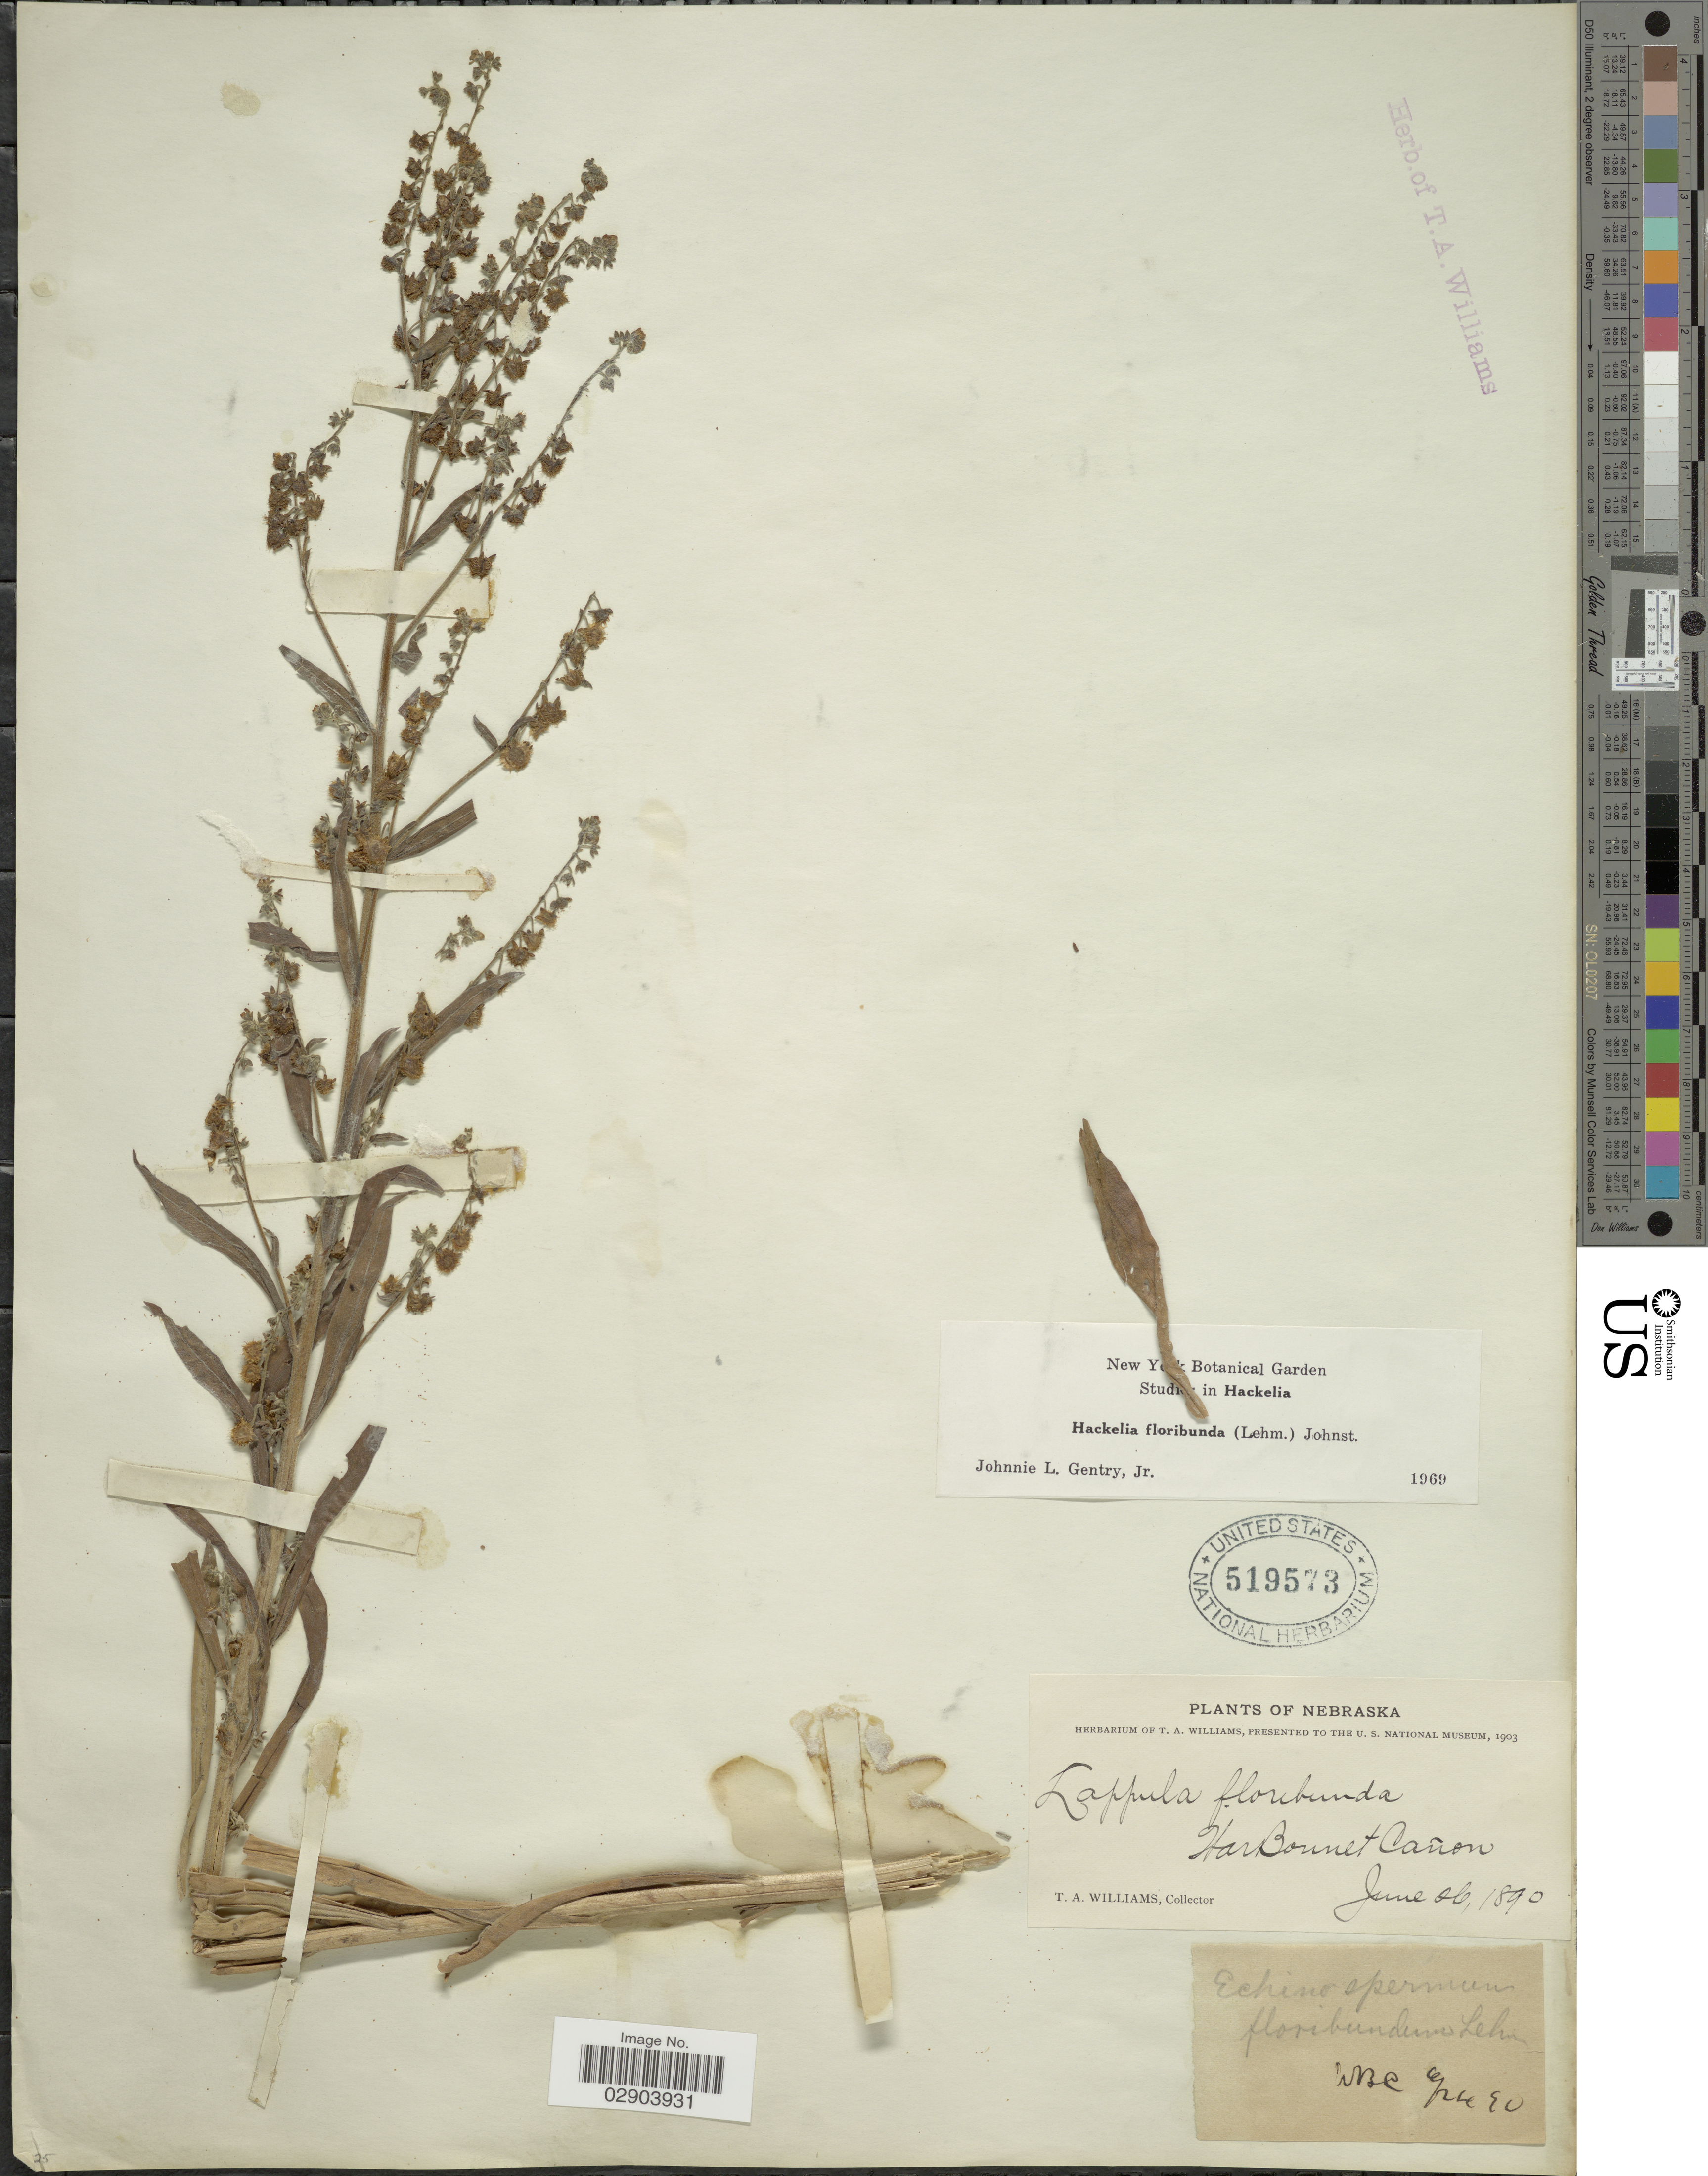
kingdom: Plantae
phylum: Tracheophyta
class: Magnoliopsida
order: Boraginales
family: Boraginaceae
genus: Hackelia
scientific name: Hackelia floribunda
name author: (Lehm.) I.M. Johnst.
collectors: T. Williams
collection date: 1890-06-26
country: United States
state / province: Nebraska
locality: War Bonnet Cañon.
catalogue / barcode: US 519573